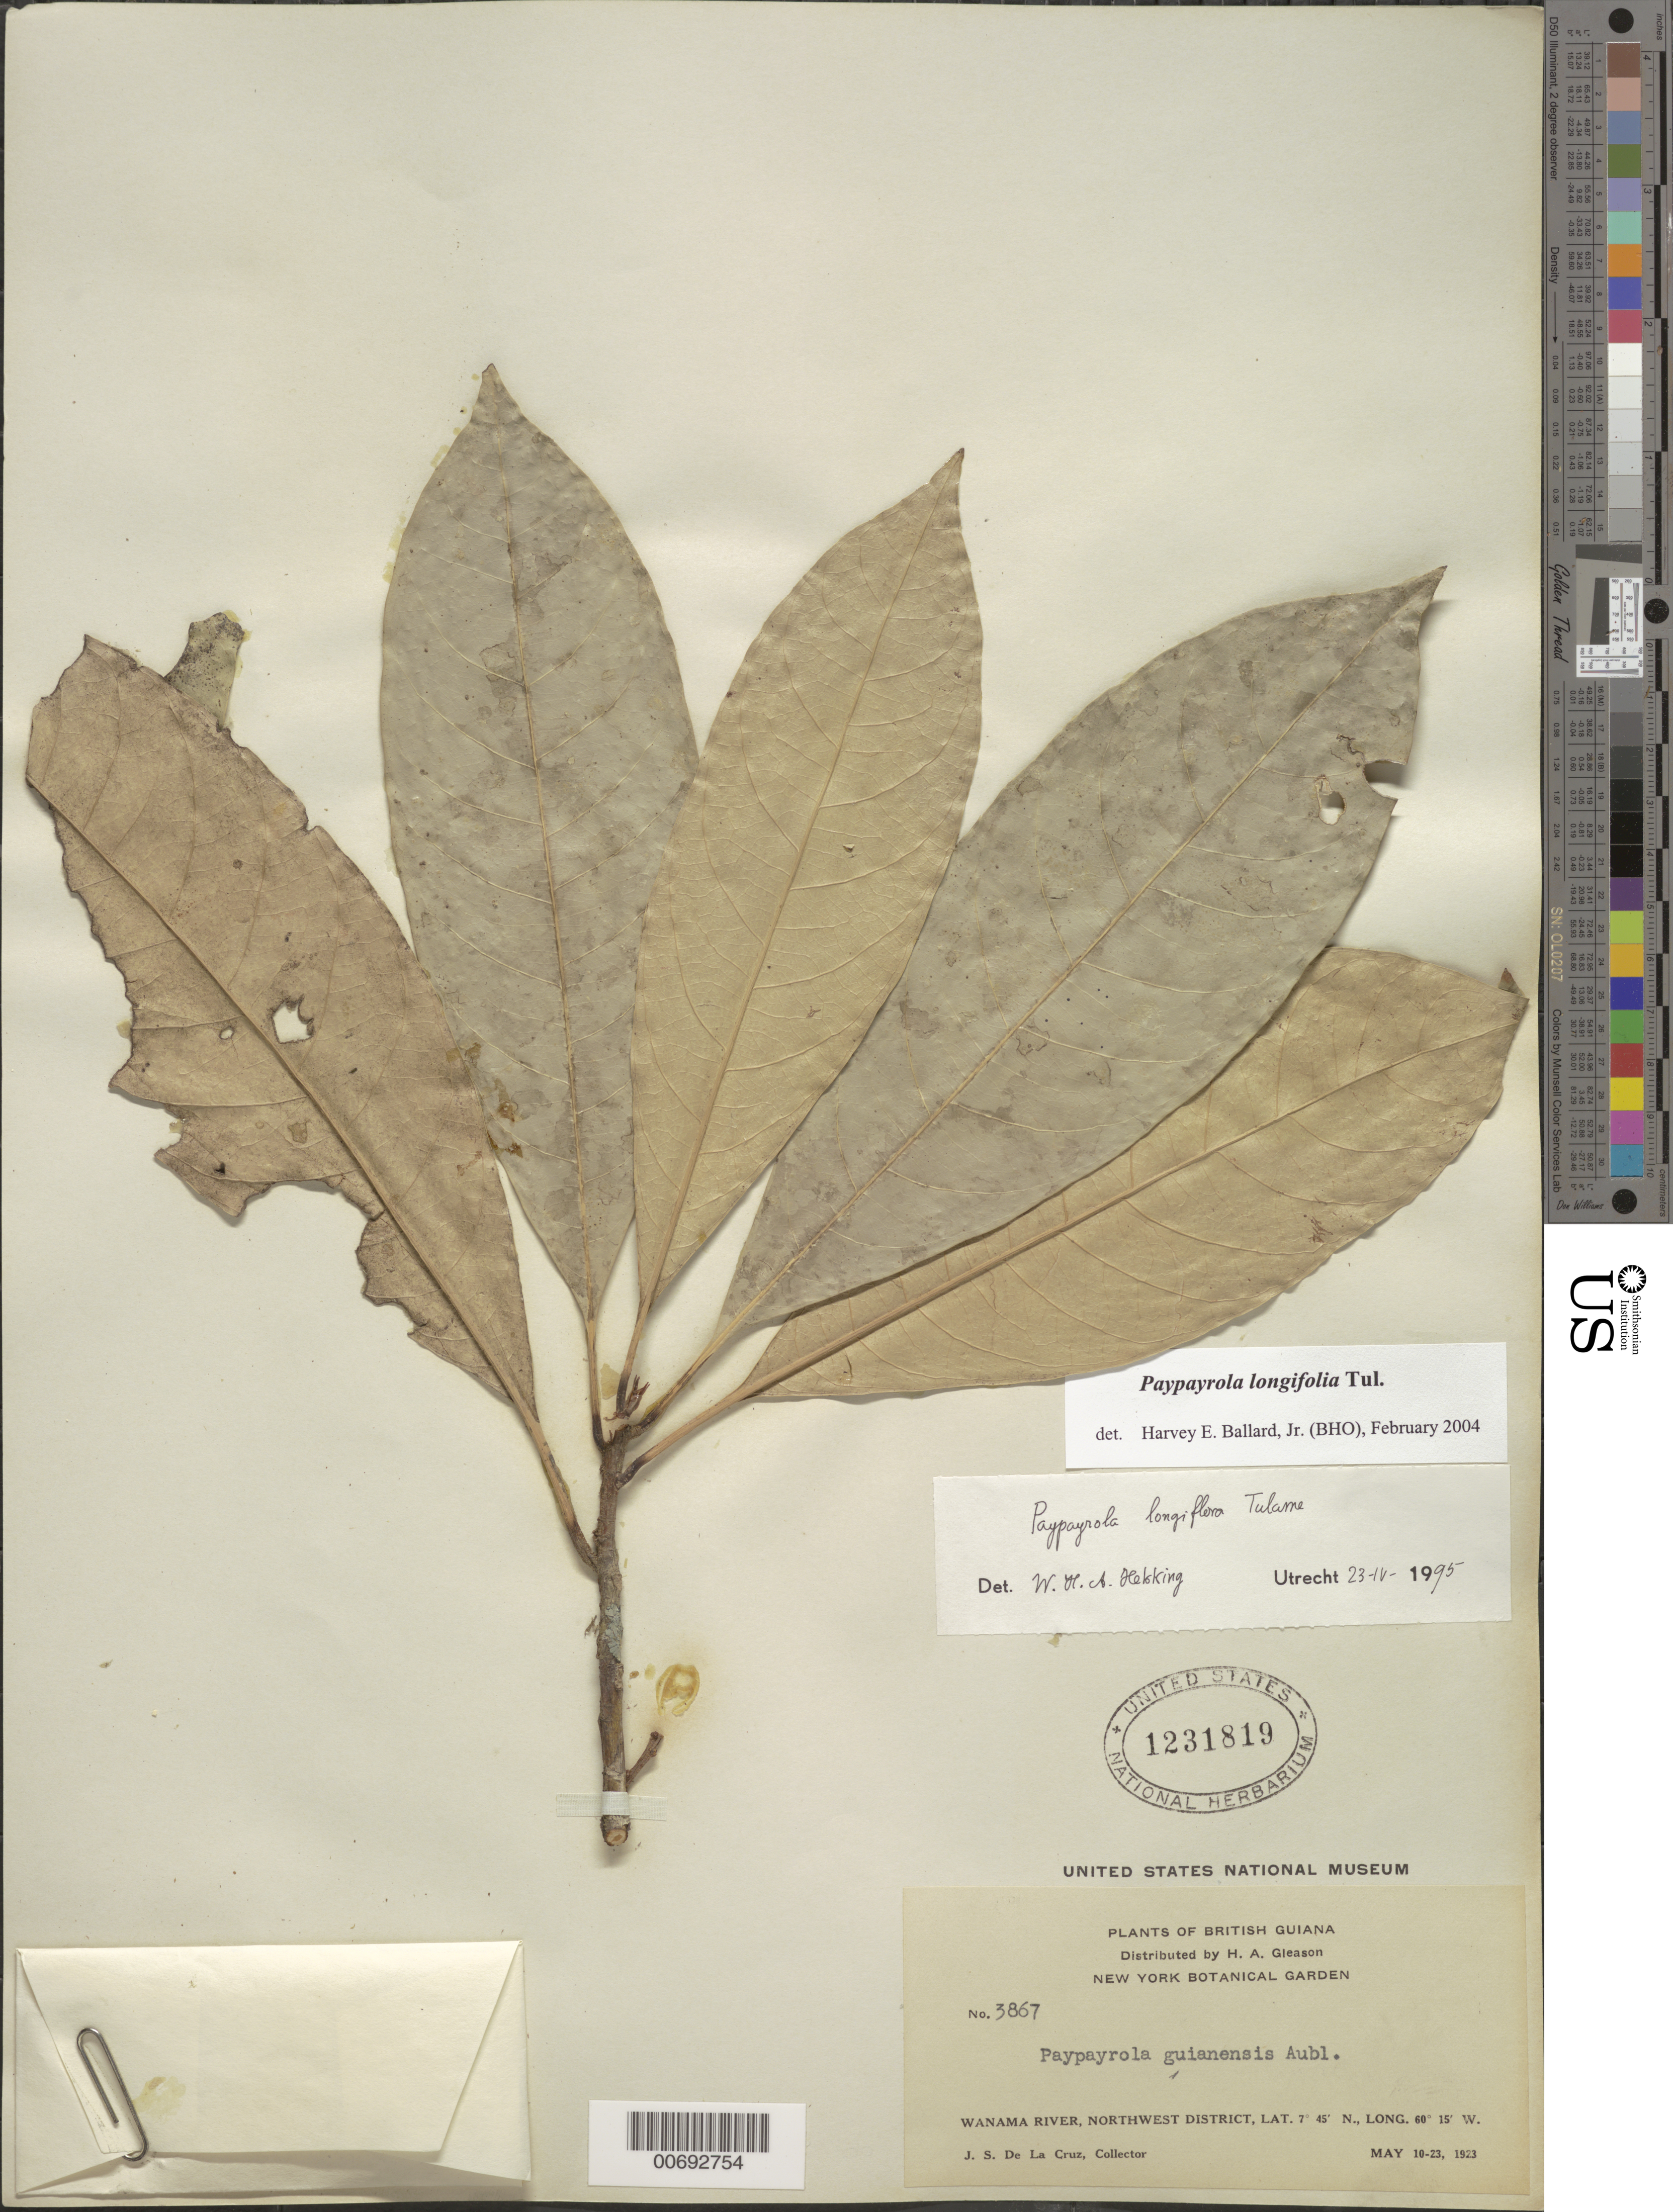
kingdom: Plantae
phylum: Tracheophyta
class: Magnoliopsida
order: Malpighiales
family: Violaceae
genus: Paypayrola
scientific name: Paypayrola longifolia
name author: Tul.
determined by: Ballard, Harvey E.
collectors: J. S. de la Cruz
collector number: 3867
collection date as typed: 10-May-23 to 23-May-23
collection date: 1923-05-10/1923-05-23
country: Guyana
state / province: Barima-Waini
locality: Wanama R., NW District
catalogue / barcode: US 1231819